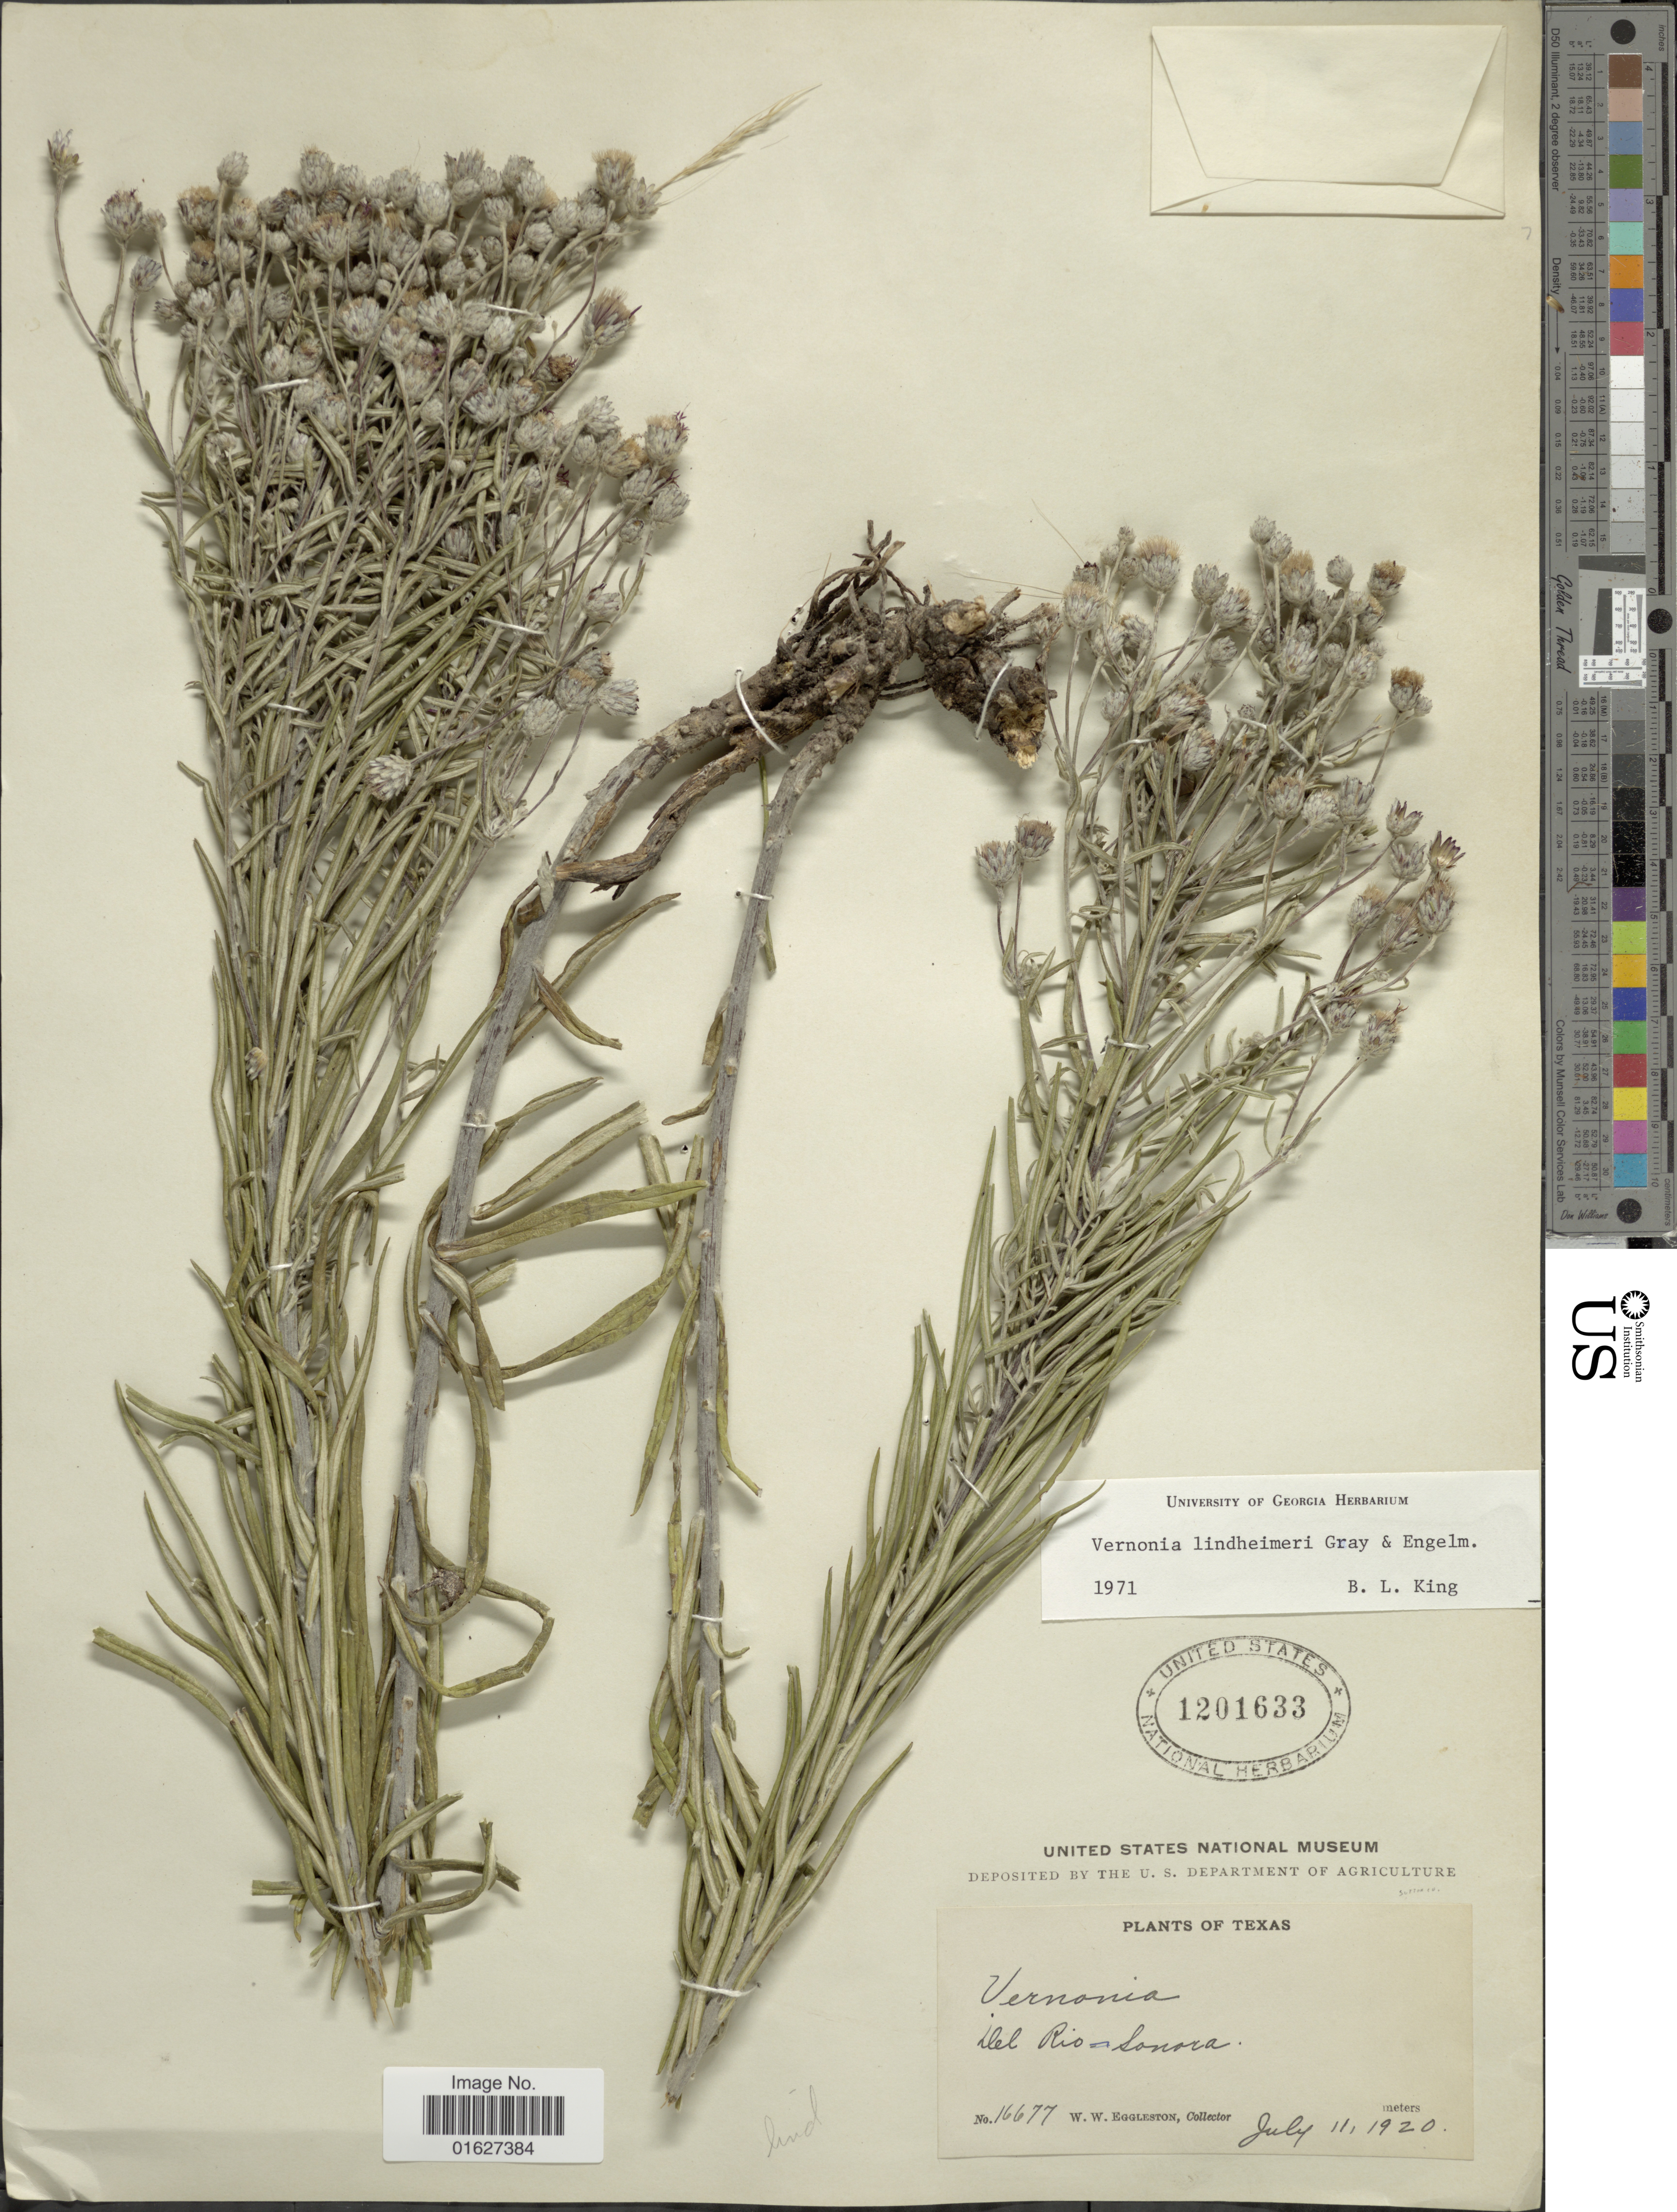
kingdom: Plantae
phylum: Tracheophyta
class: Magnoliopsida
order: Asterales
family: Asteraceae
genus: Vernonia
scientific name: Vernonia lindheimeri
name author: A. Gray & Engelm. in A. Gray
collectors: W. W. Eggleston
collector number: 16677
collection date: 1920-07-11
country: United States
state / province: Texas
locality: Del Rio- Sonora. Texas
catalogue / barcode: US 1201633